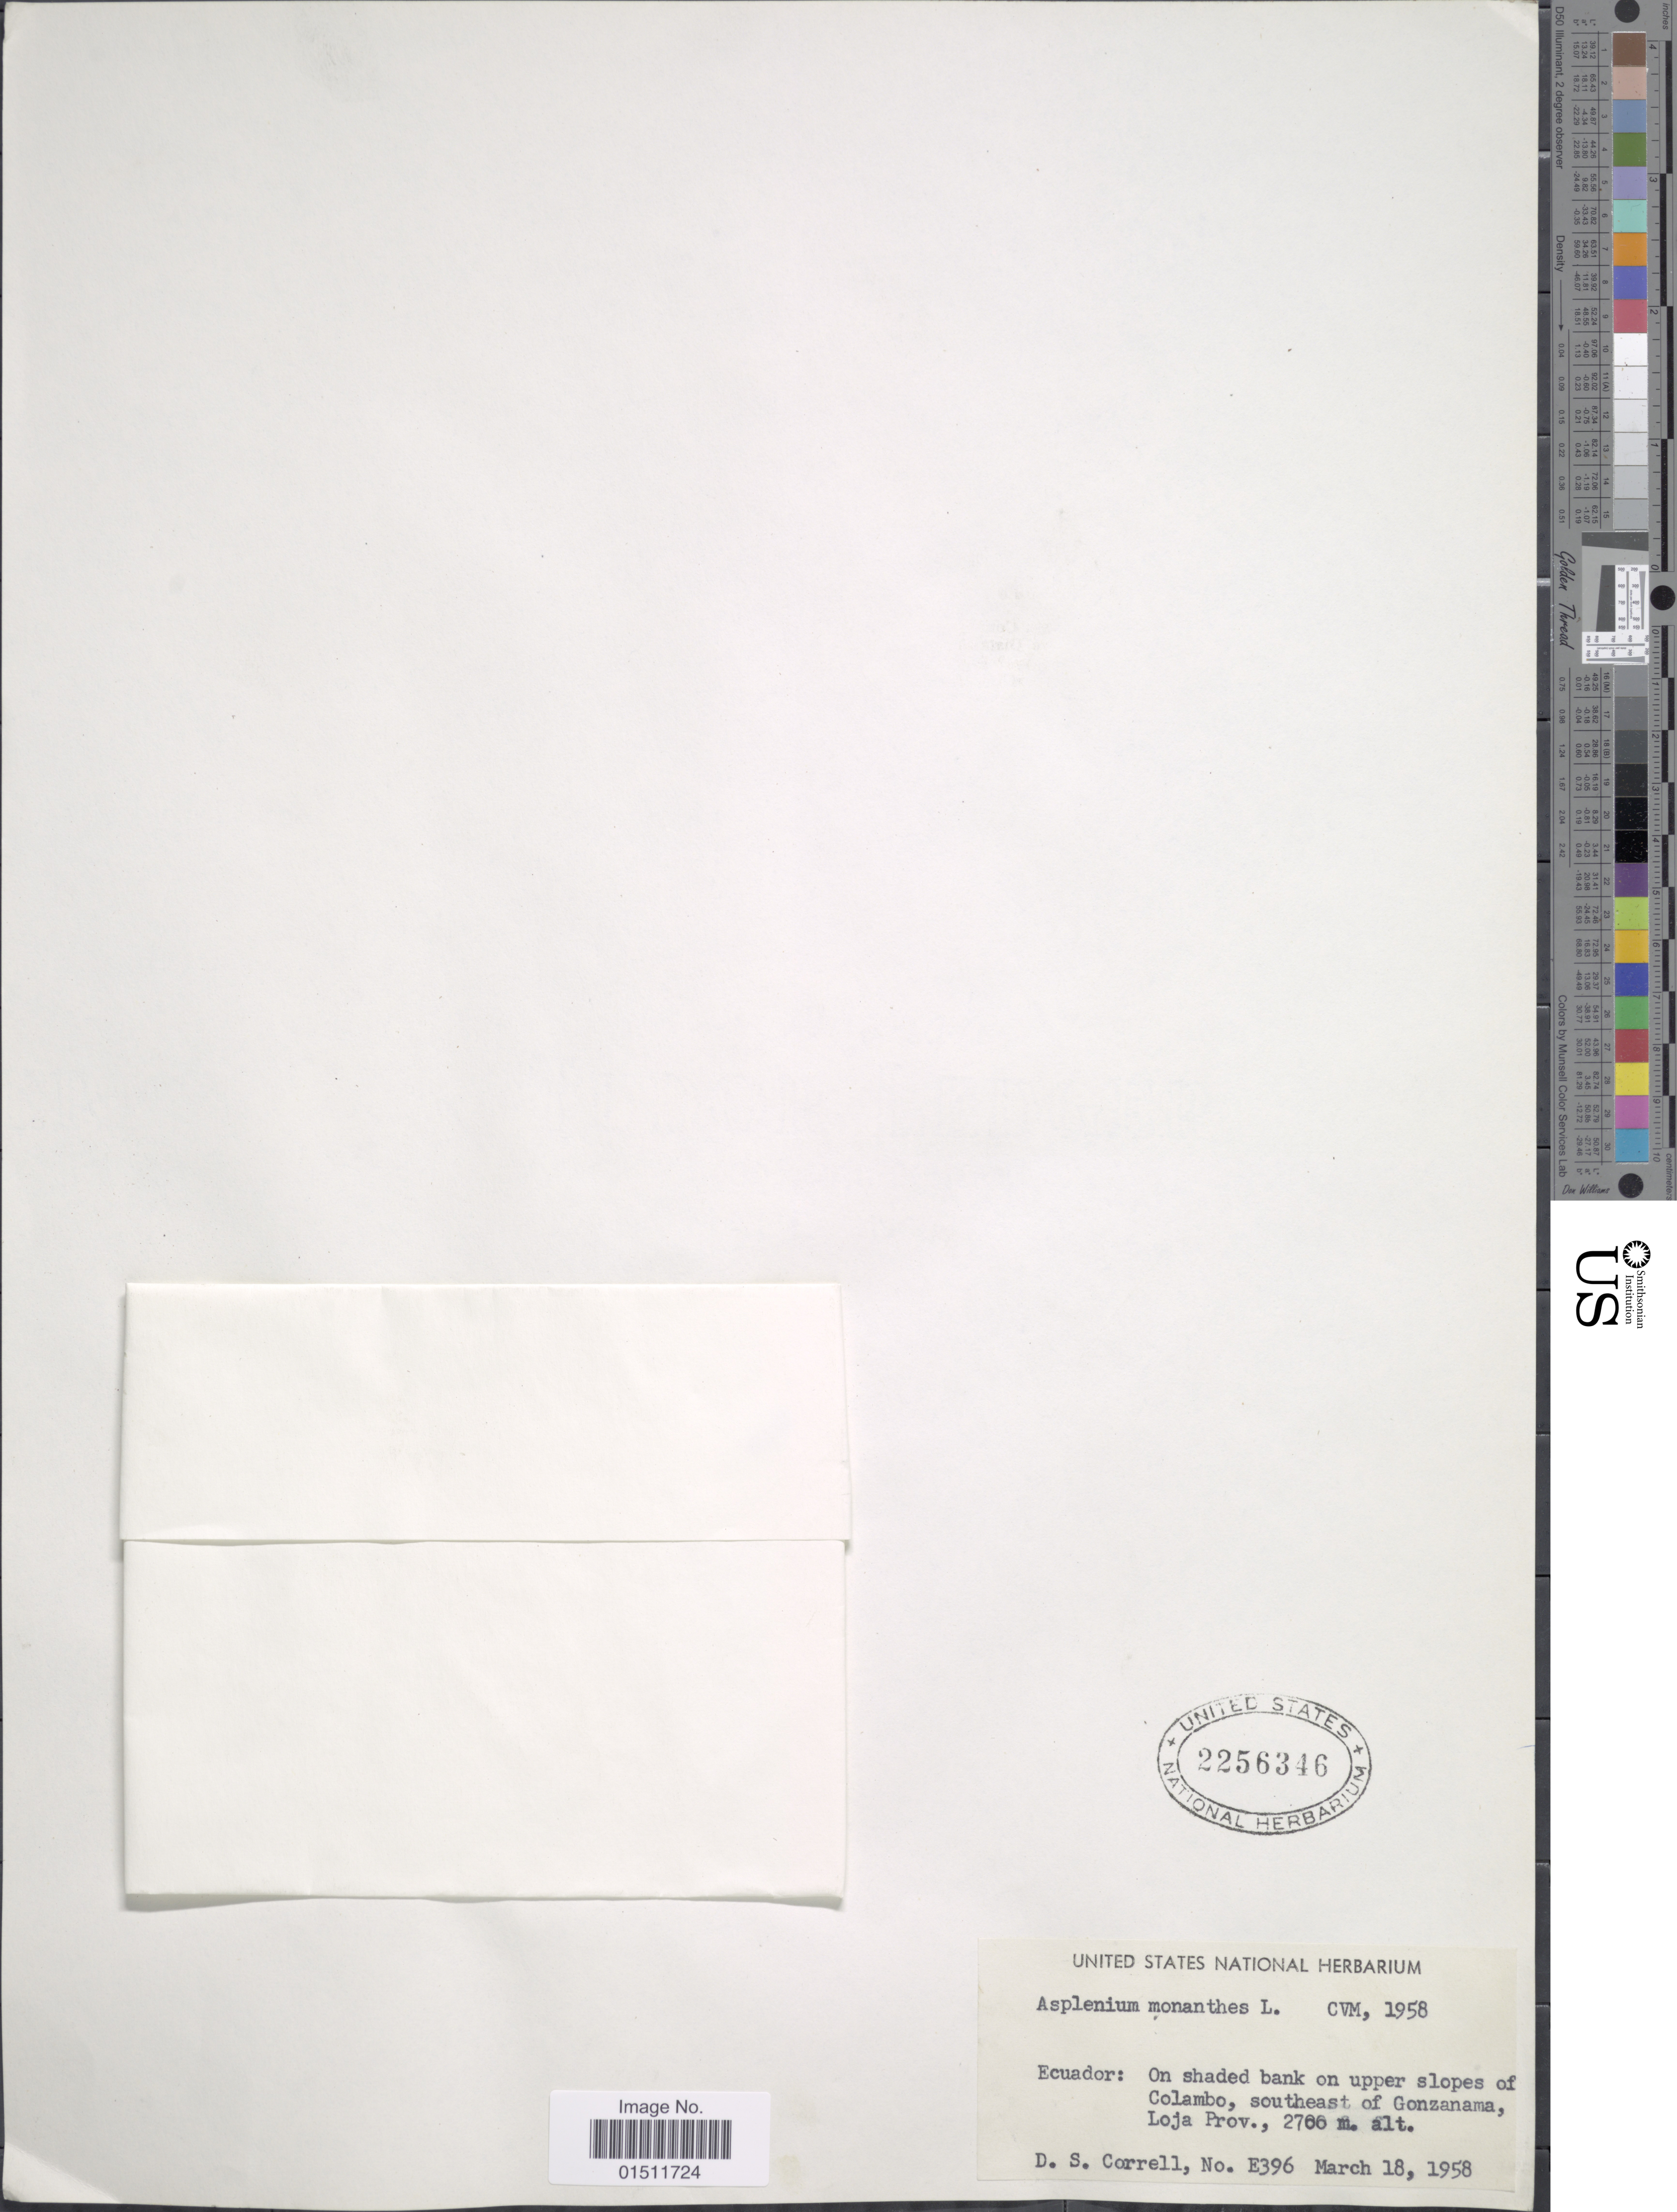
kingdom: Plantae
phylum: Tracheophyta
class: Polypodiopsida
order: Polypodiales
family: Aspleniaceae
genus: Asplenium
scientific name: Asplenium monanthes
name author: L.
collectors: D. S. Correll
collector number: E396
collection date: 1958-03-18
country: Ecuador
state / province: Loja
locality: Colambo, southeast of Gonzanama, Loja Prov.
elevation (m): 2700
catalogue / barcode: US 2256346